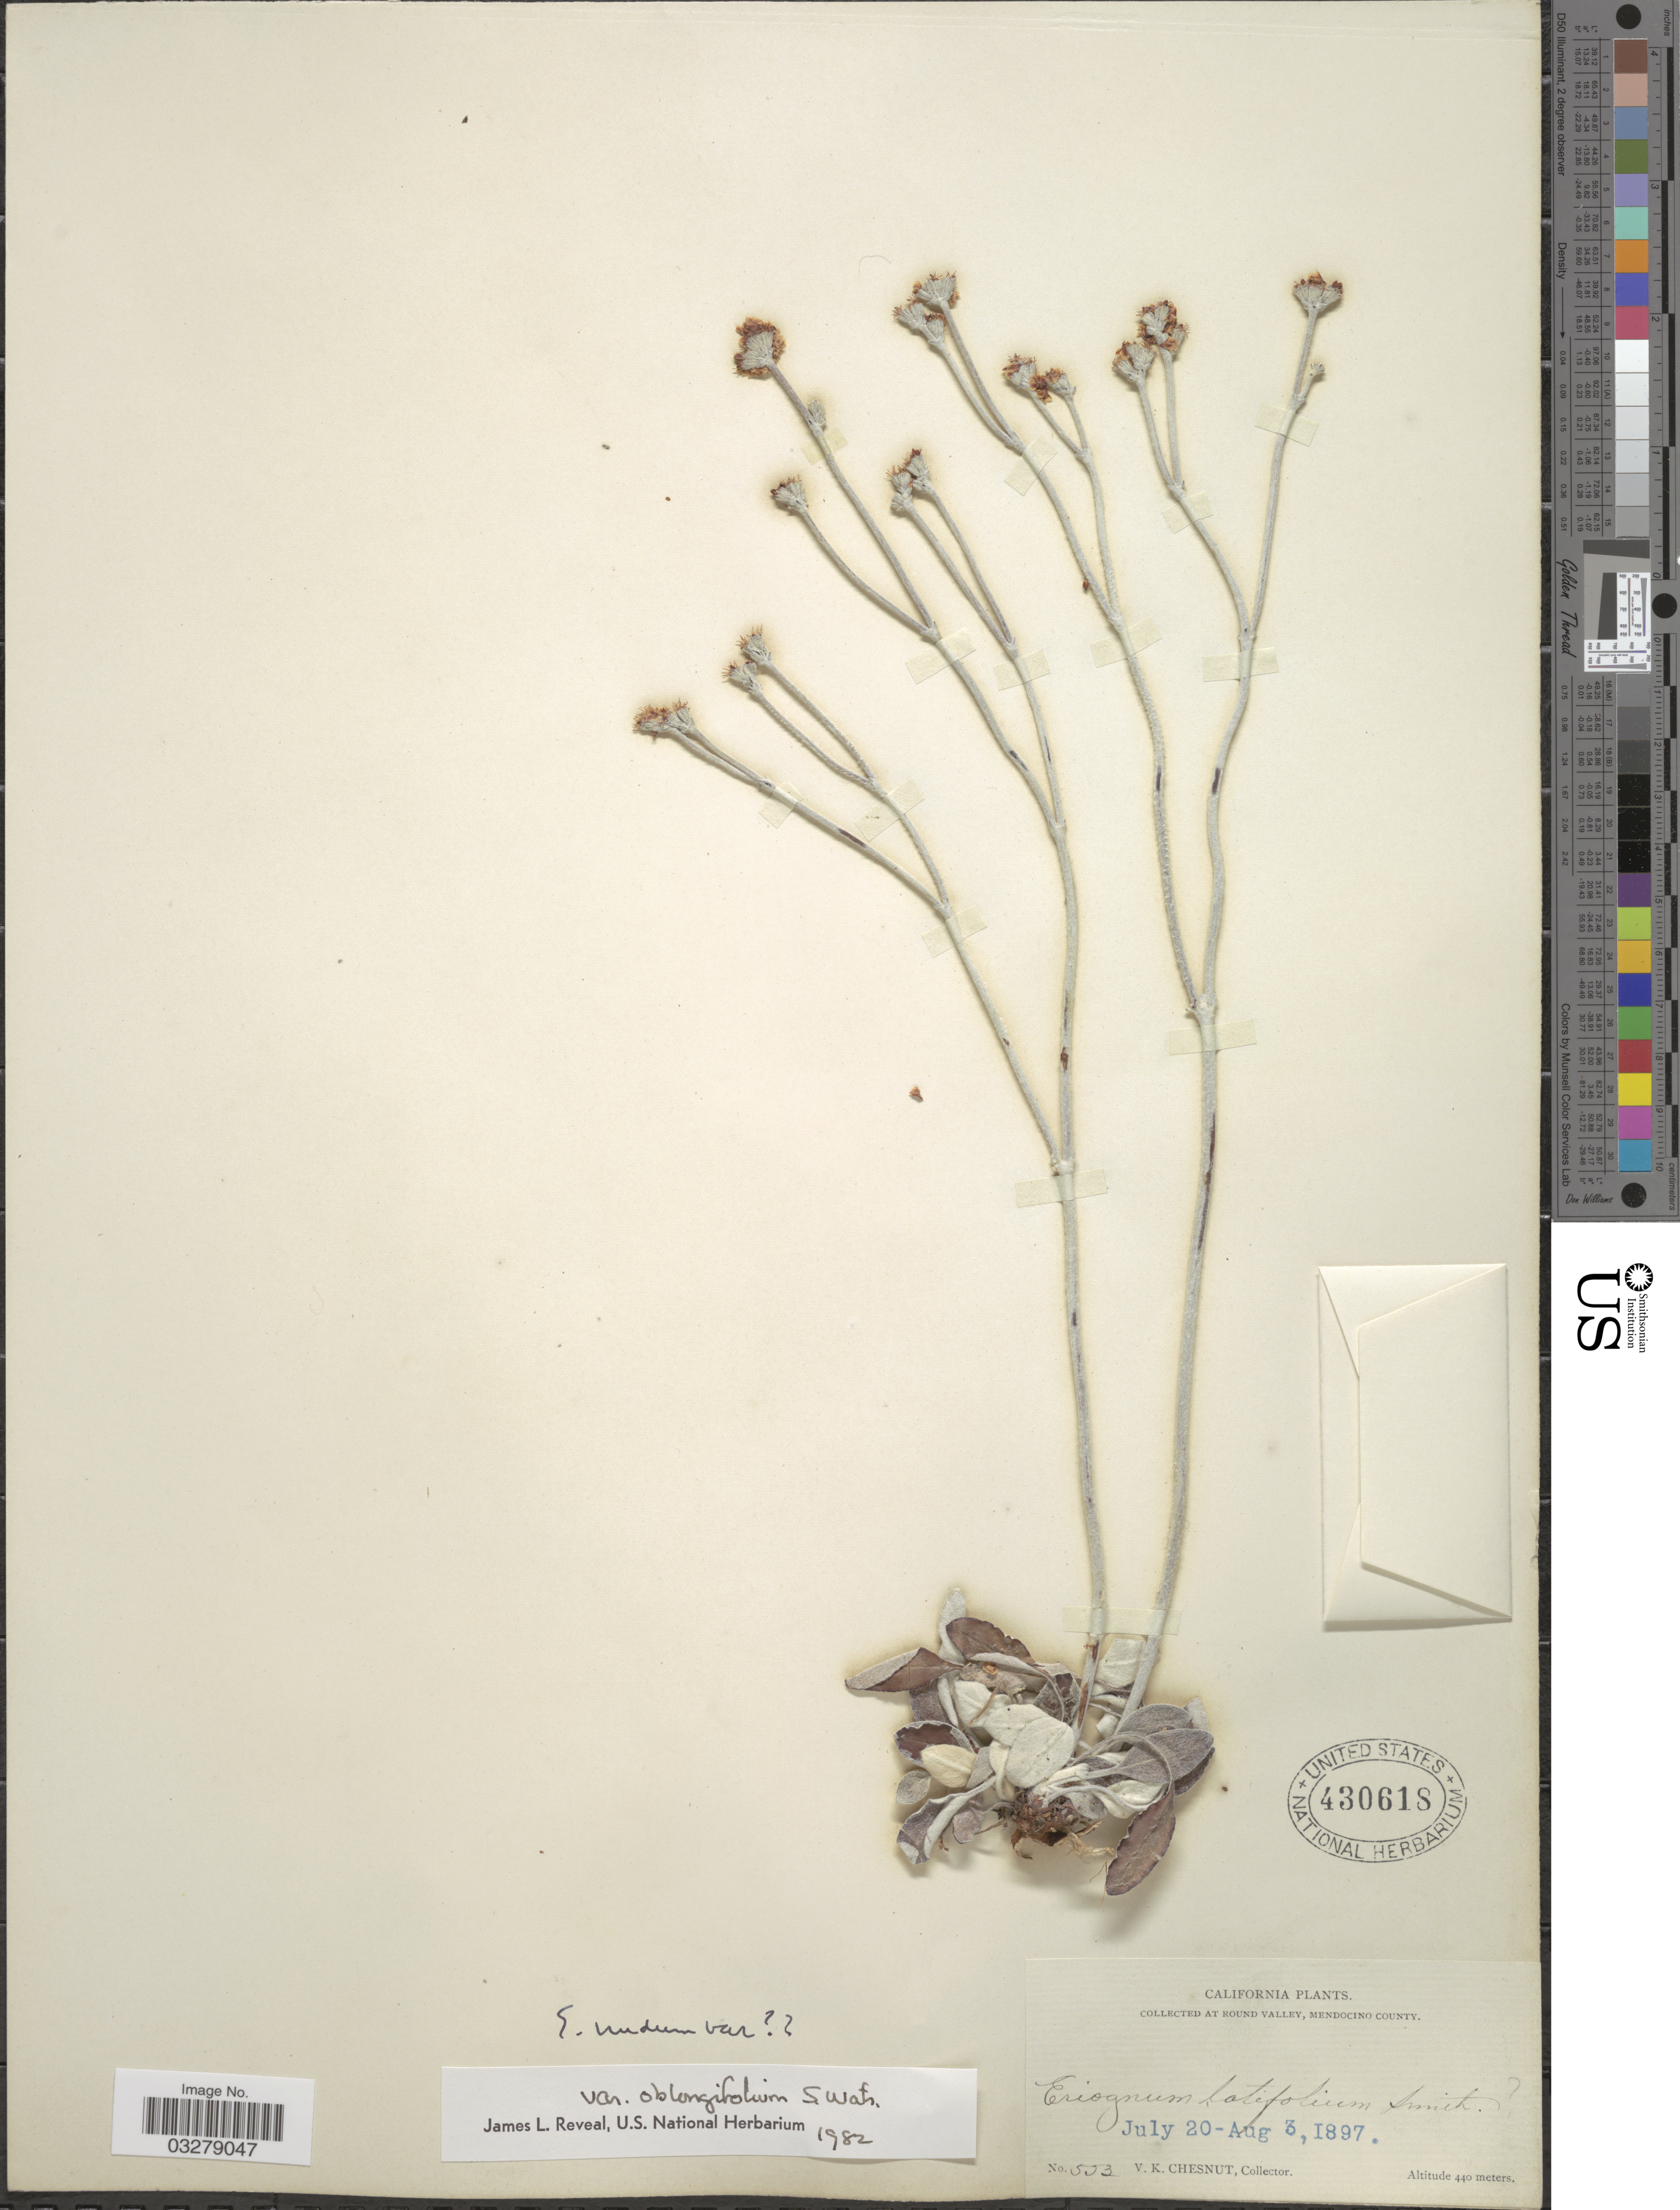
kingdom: Plantae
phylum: Tracheophyta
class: Magnoliopsida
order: Caryophyllales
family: Polygonaceae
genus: Eriogonum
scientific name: Eriogonum nudum var. oblongifolium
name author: Douglas ex Benth.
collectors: V. Chesnut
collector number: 553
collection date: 1897-07-20/1897-08-03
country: United States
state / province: California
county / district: Mendocino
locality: At Round Valley, Mendocino County.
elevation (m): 440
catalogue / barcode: US 430618